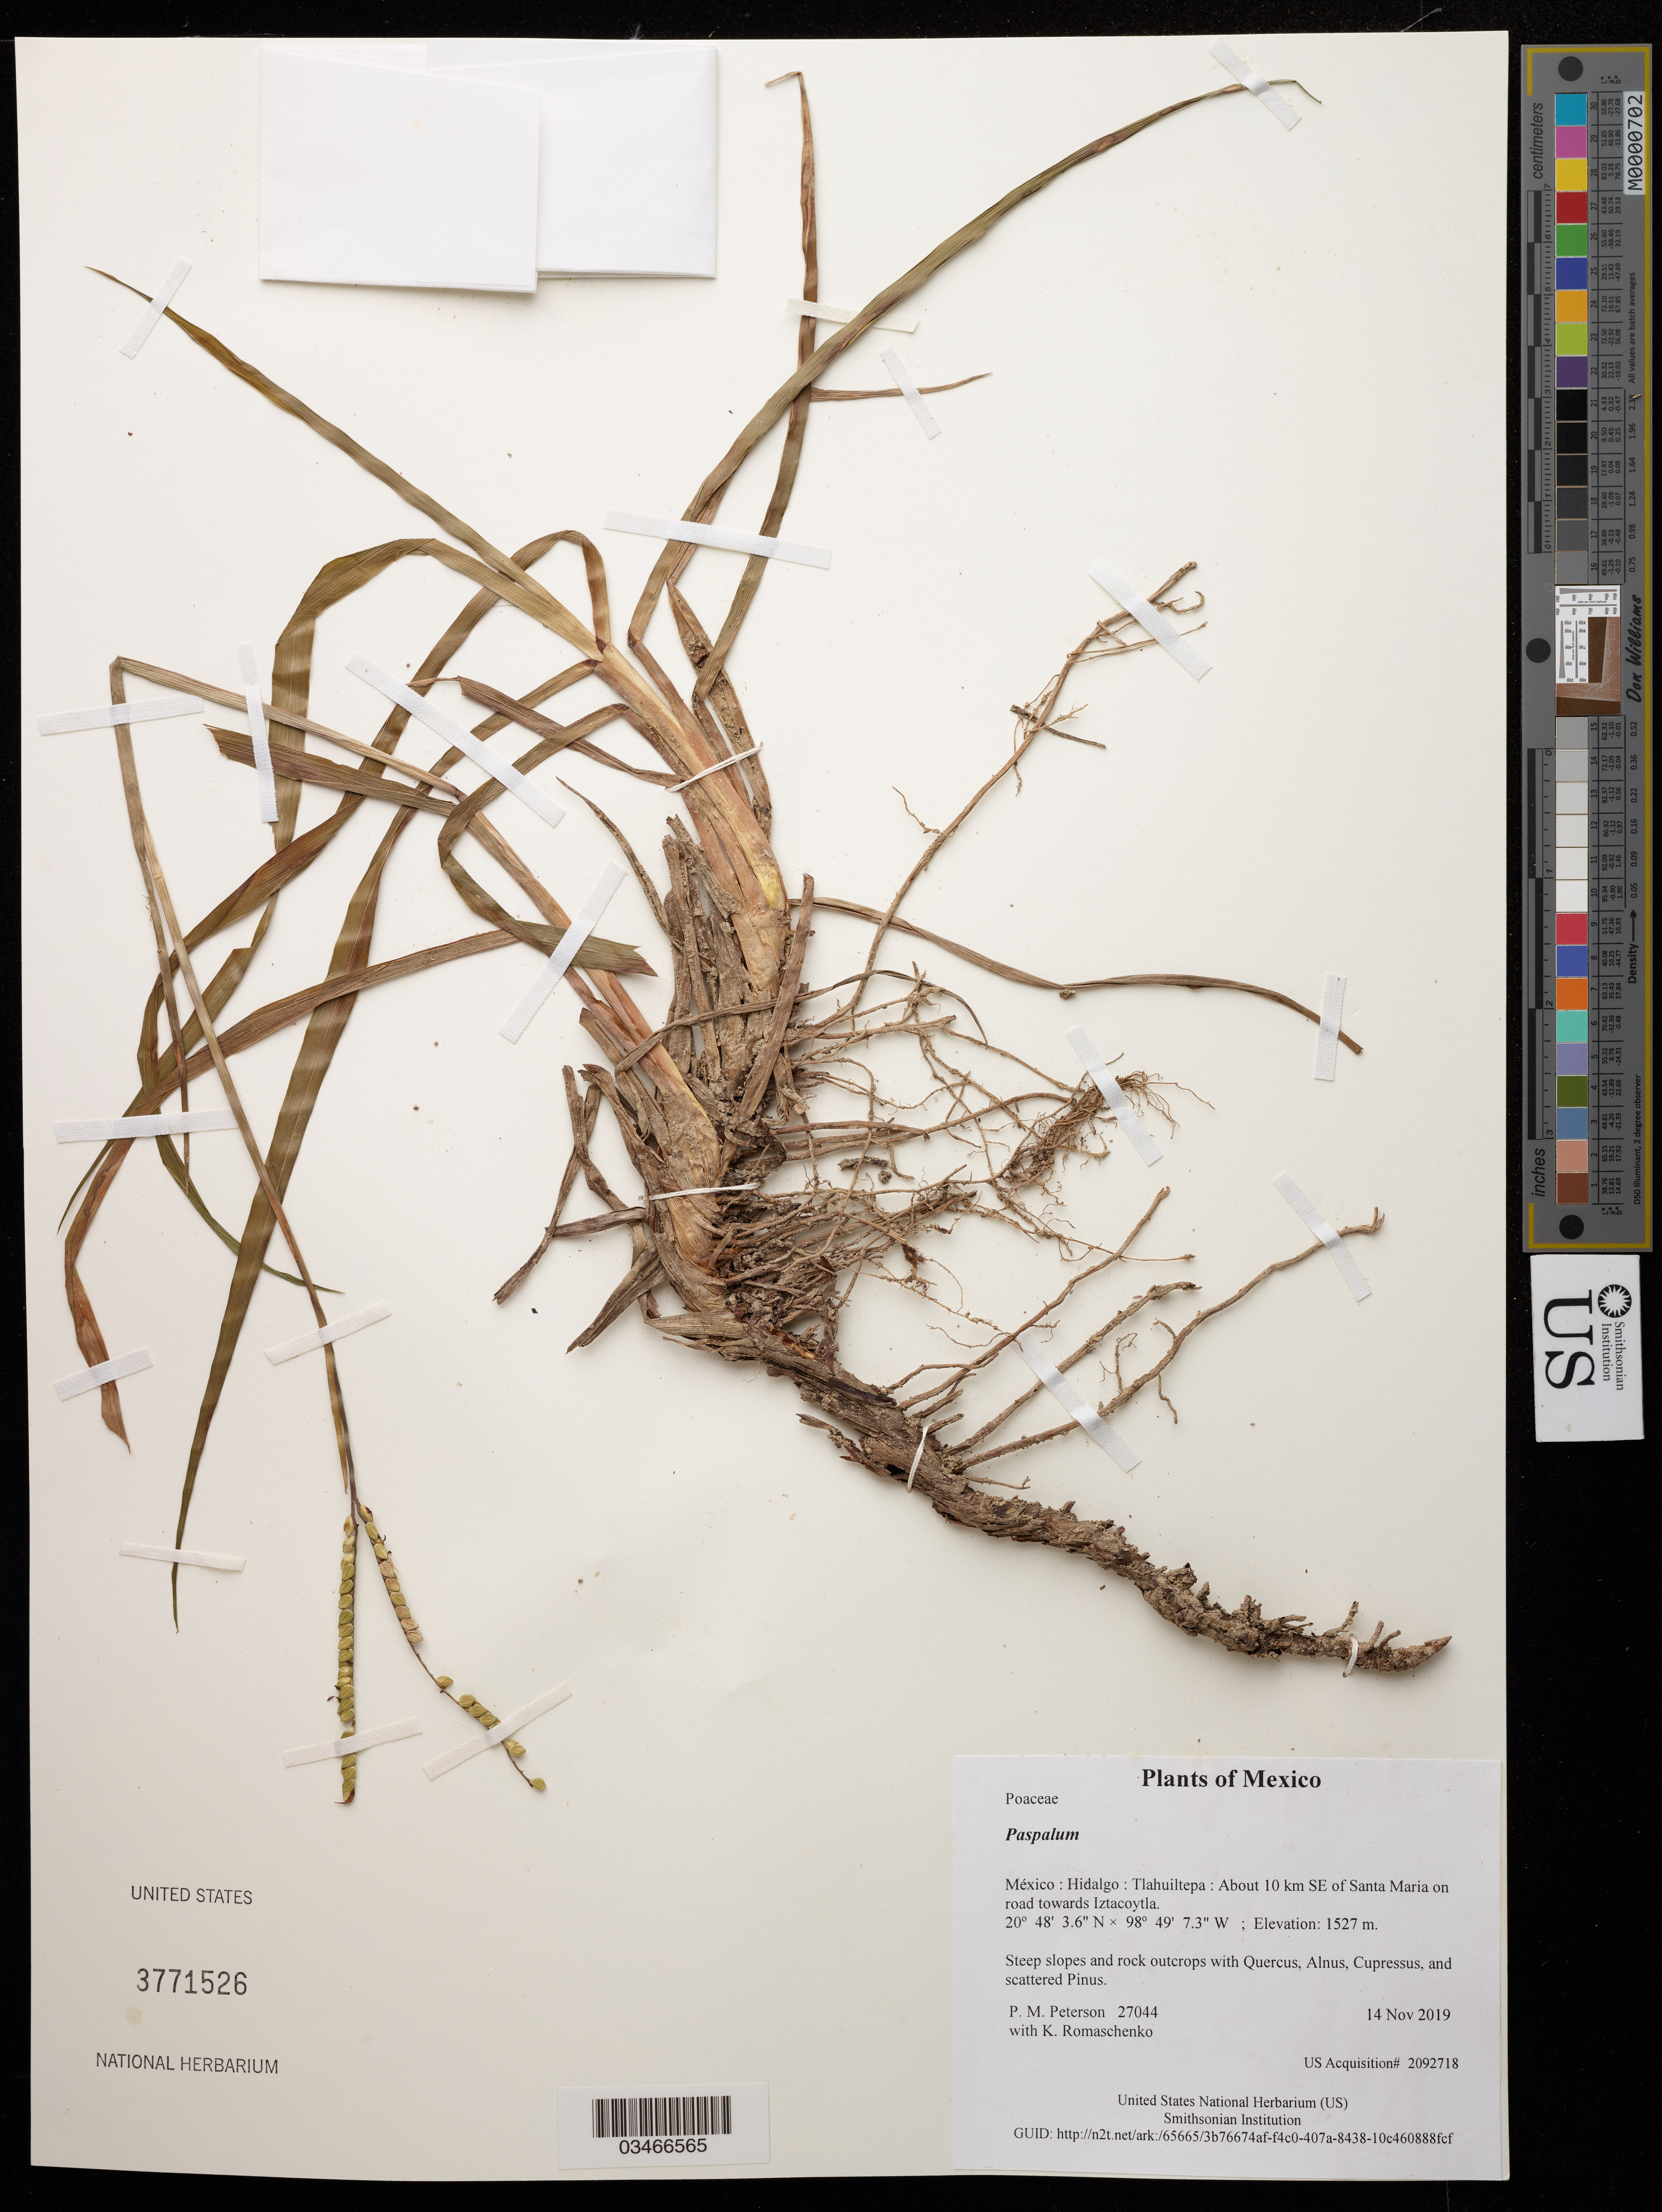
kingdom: Plantae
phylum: Tracheophyta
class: Liliopsida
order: Poales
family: Poaceae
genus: Paspalum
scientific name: Paspalum sp.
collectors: P. M. Peterson & K. Romaschenko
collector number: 27044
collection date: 2019-11-14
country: México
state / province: Hidalgo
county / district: Tlahuiltepa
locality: About 10 km SE of Santa Maria on road towards Iztacoytla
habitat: Steep slopes and rock outcrops with Quercus, Alnus, Cupressus, and scattered Pinus.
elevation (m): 1527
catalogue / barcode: US 3771526